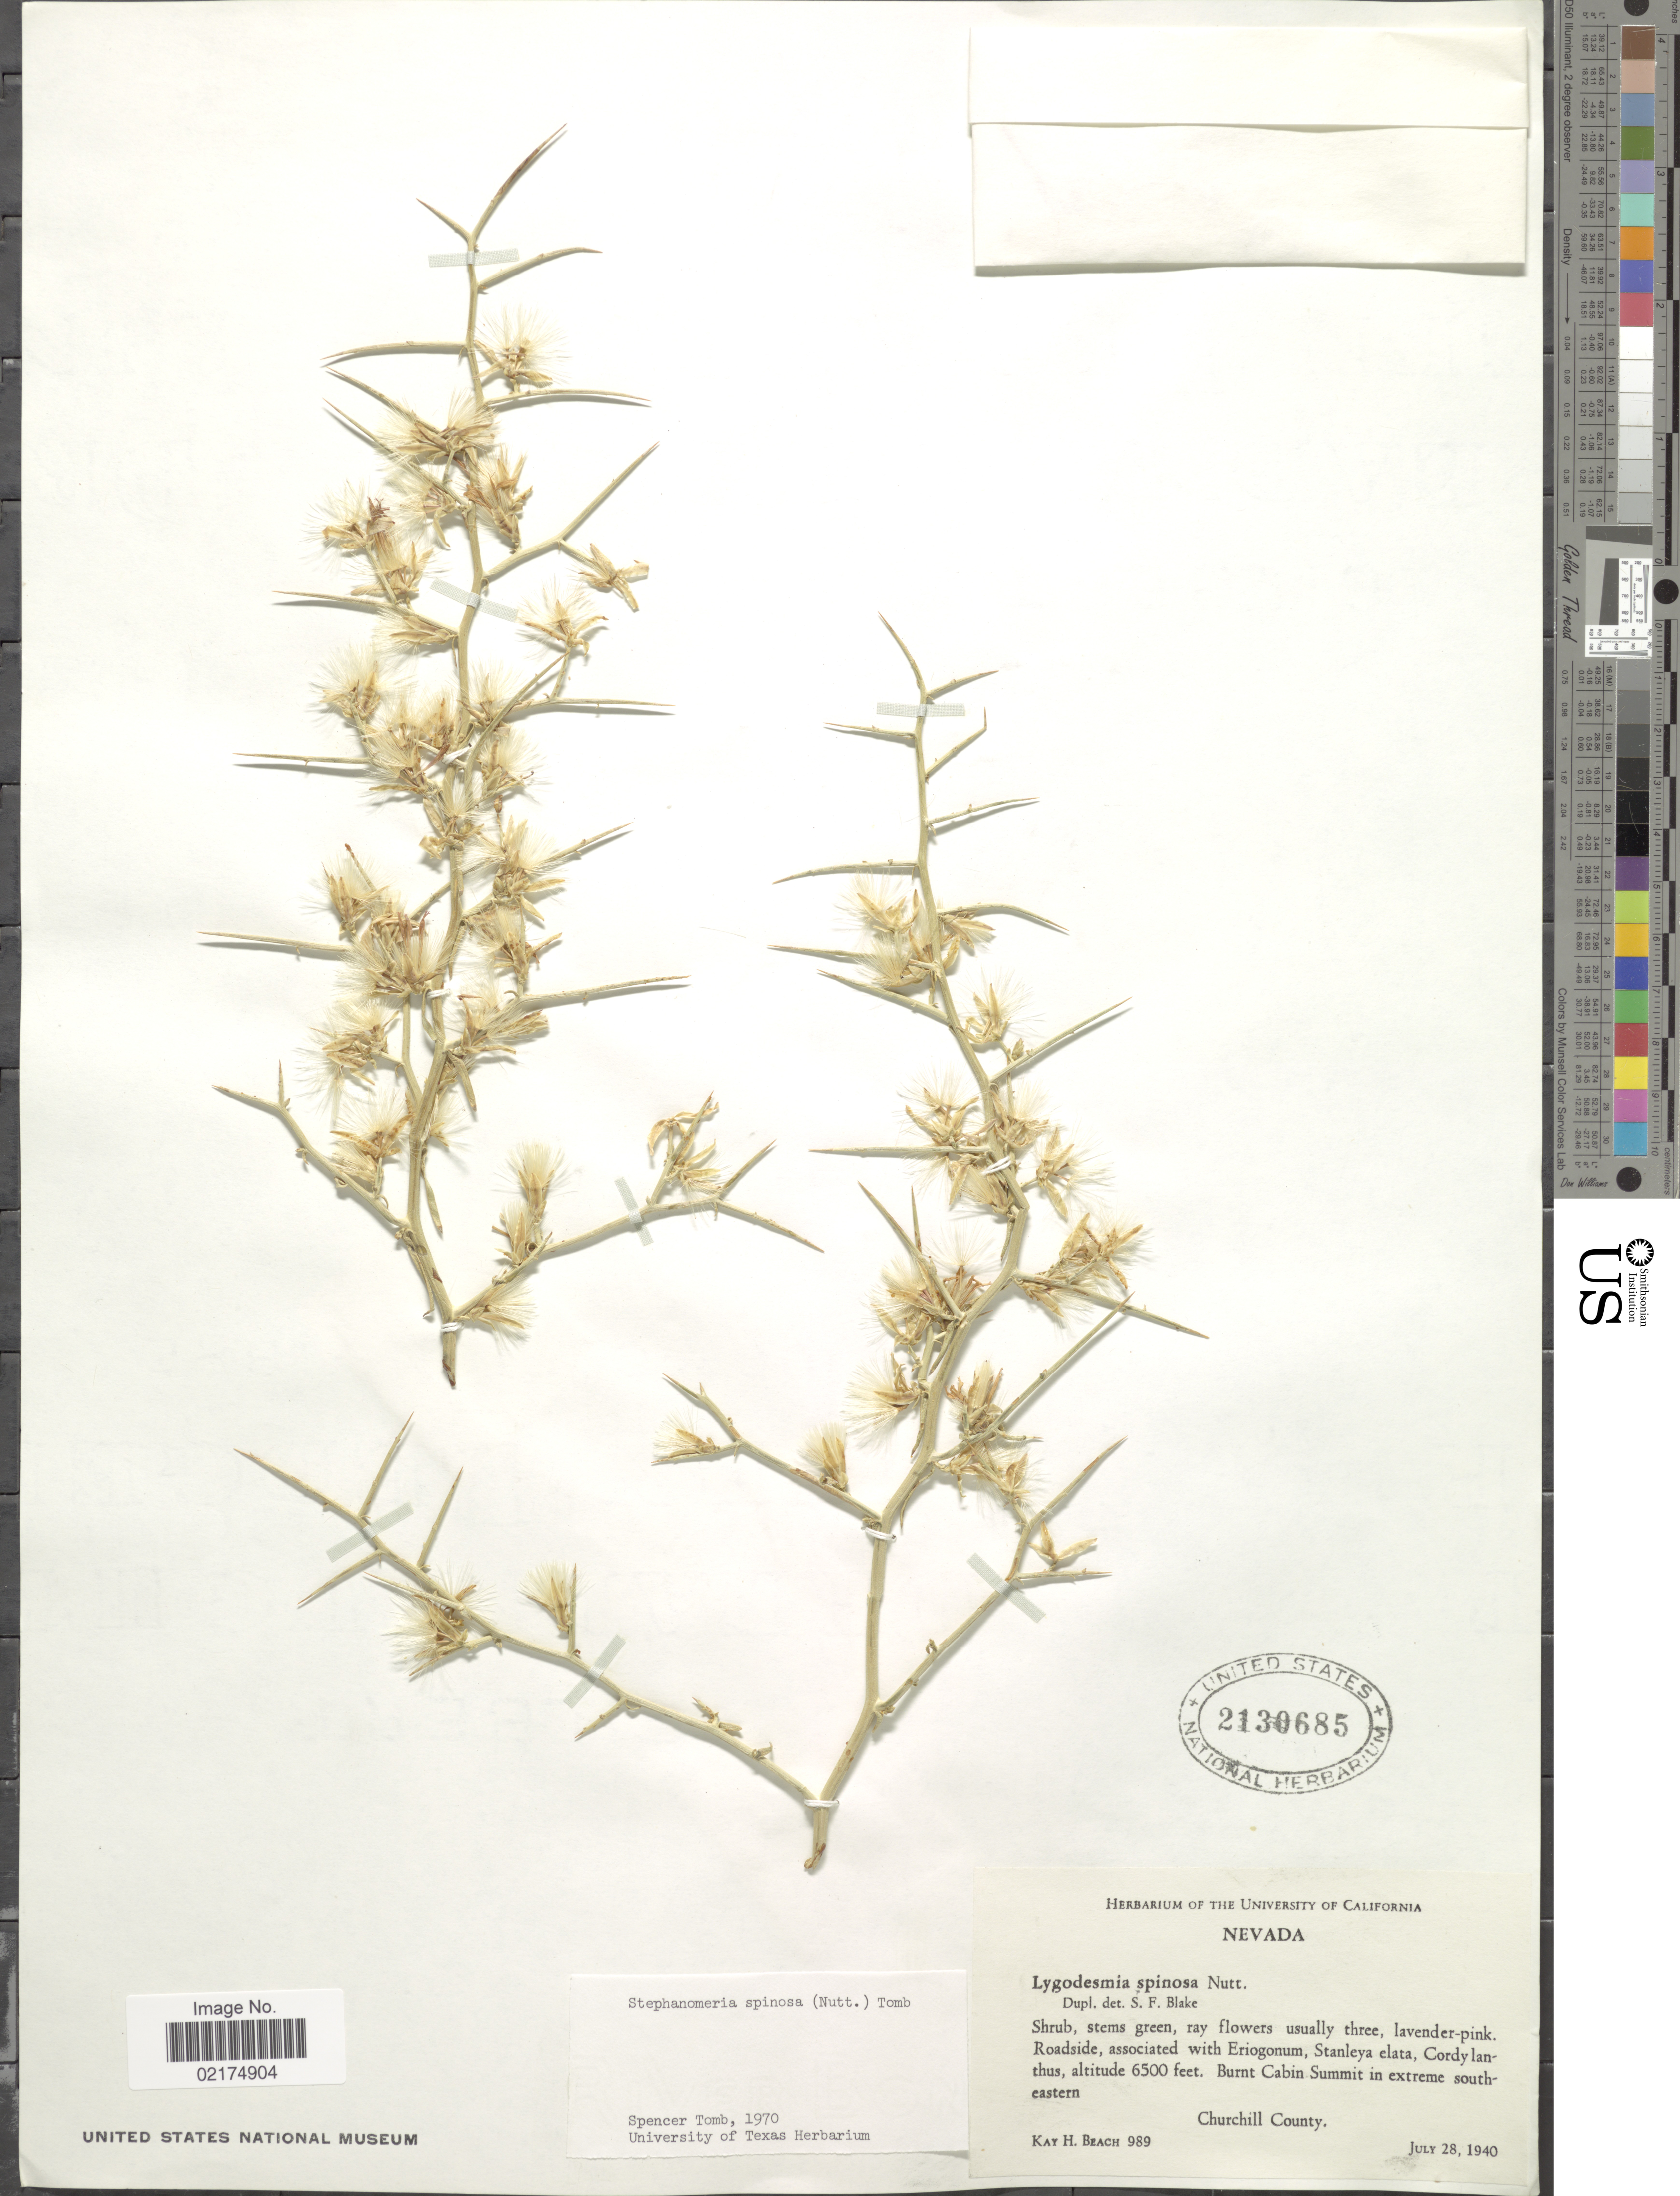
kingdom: Plantae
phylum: Tracheophyta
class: Magnoliopsida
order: Asterales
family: Asteraceae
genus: Pleiacanthus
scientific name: Pleiacanthus spinosus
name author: (Nutt.) Rydb.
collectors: K. H. Beach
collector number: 989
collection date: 1940-07-28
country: United States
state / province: Nevada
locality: Burnt Cabin Summit in extreme southeastern, Churchill County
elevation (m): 1981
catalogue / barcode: US 2130685